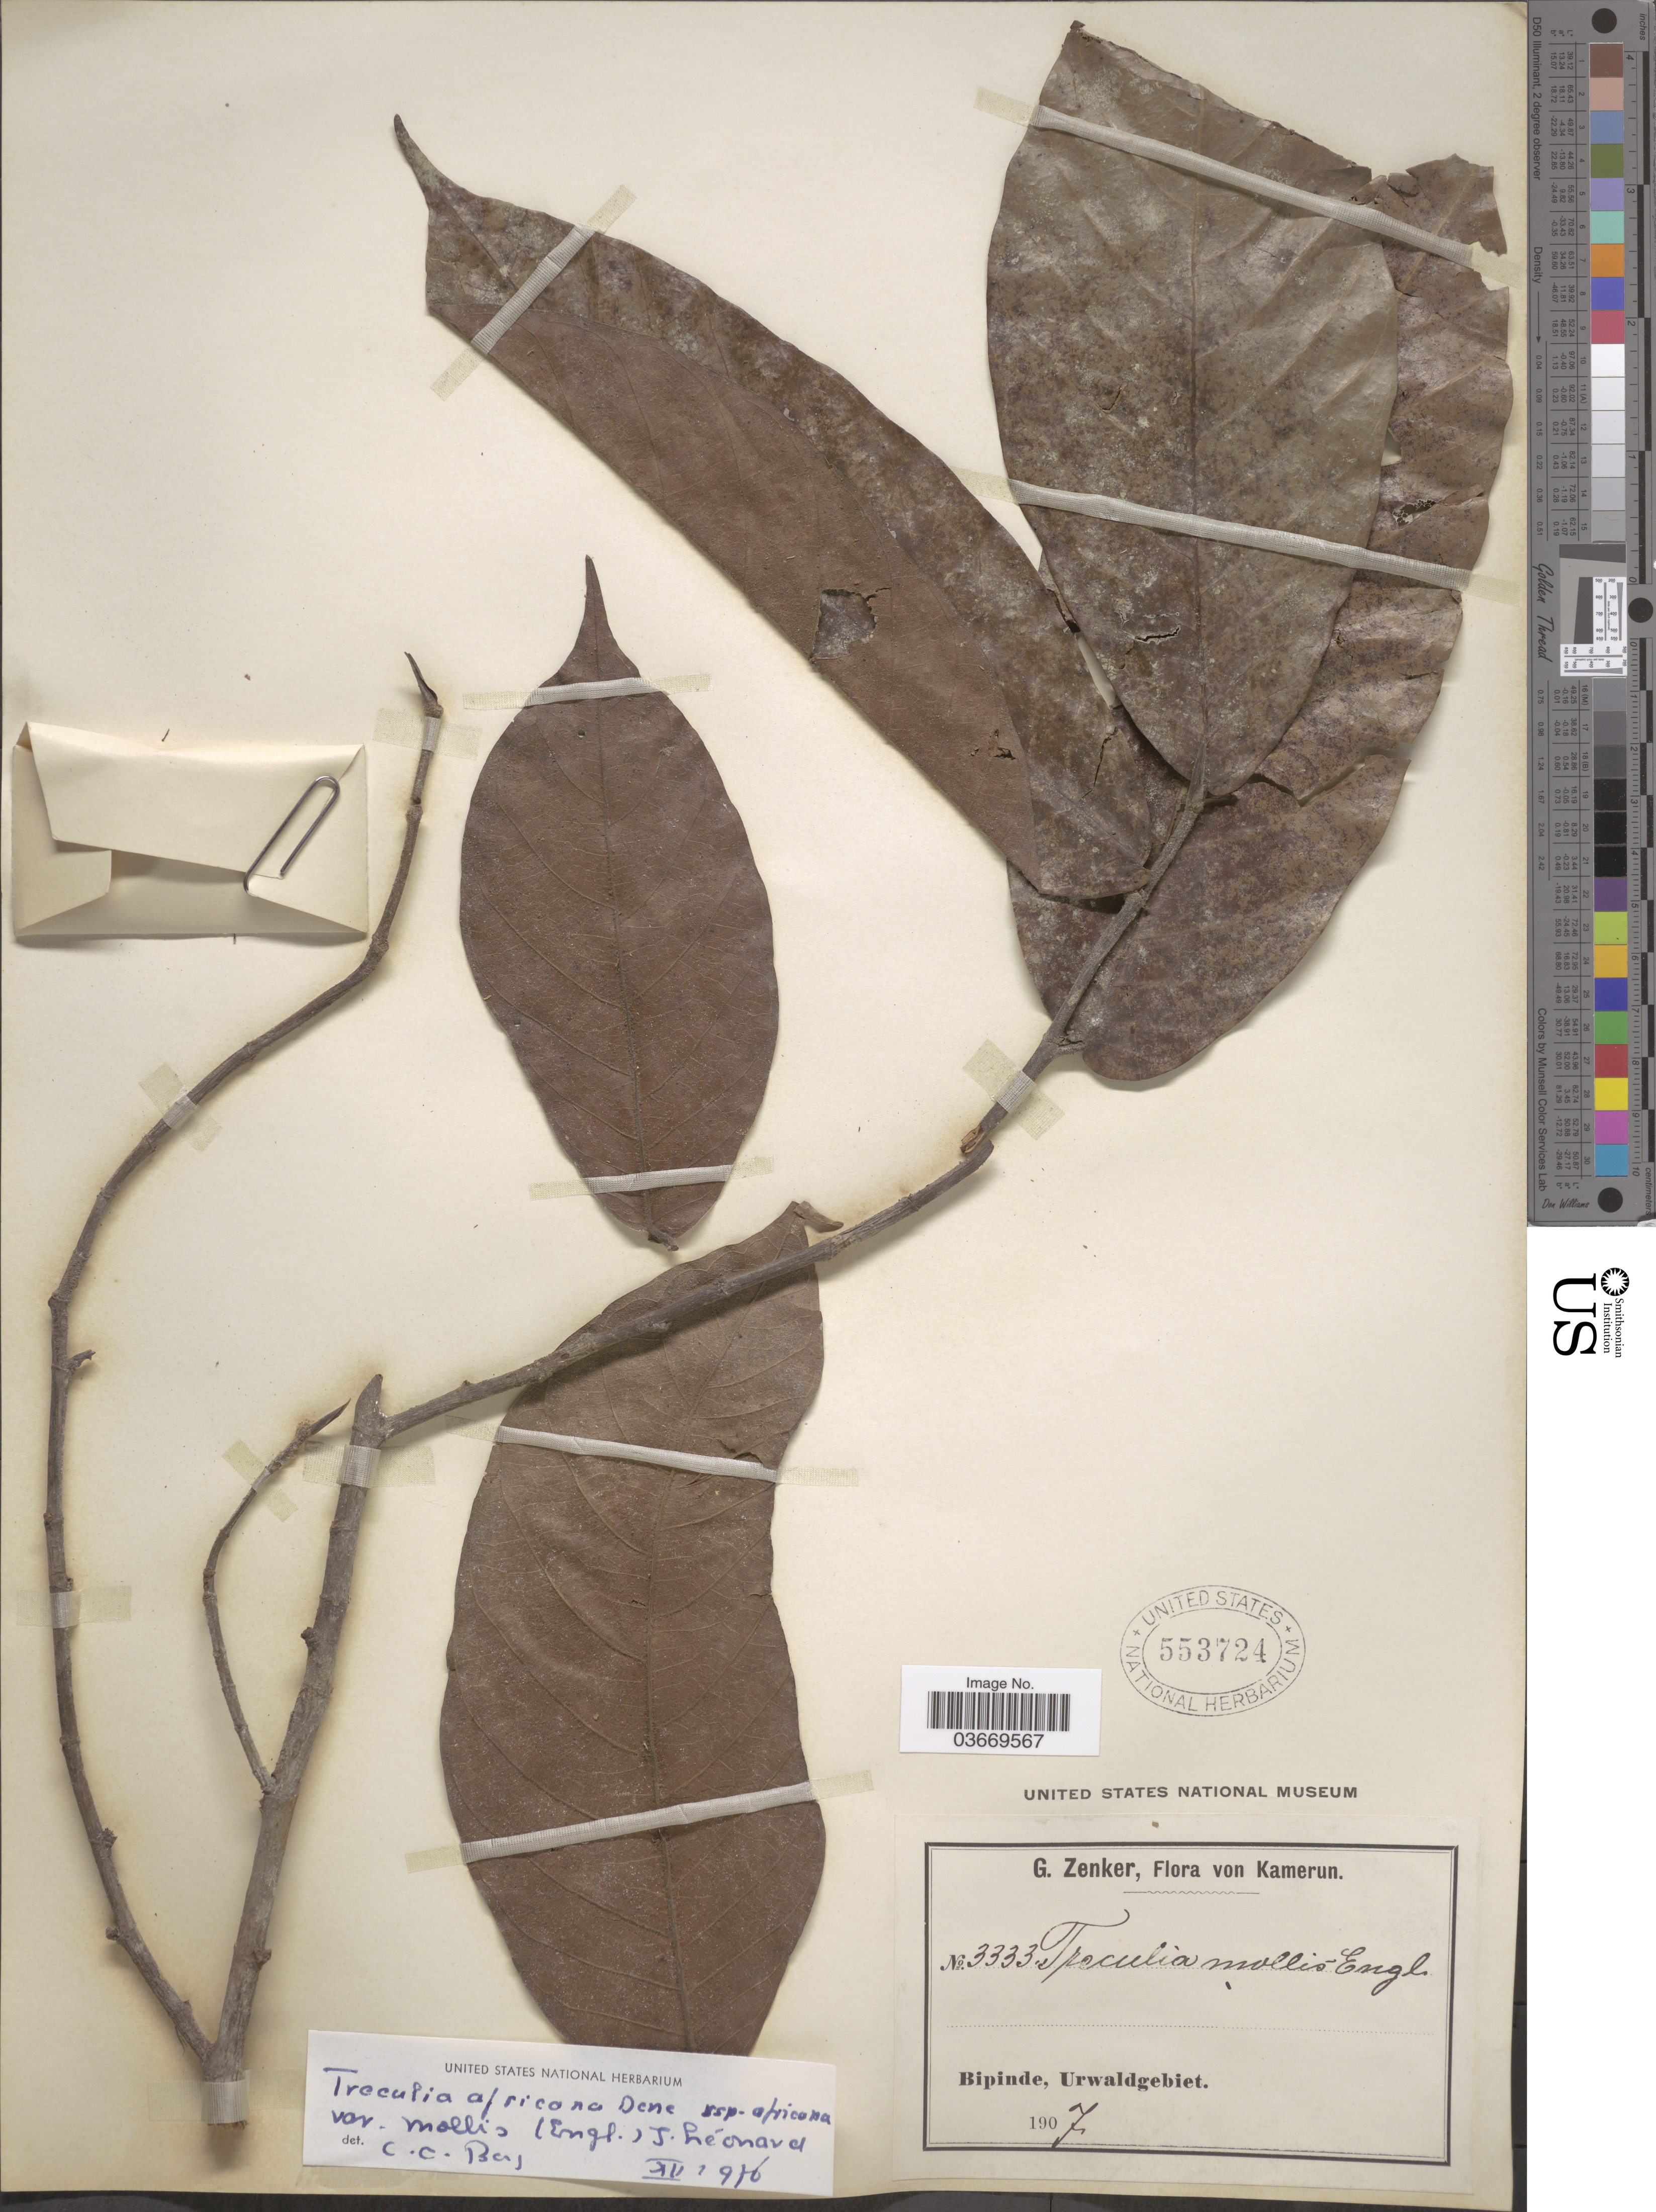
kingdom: Plantae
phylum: Tracheophyta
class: Magnoliopsida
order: Rosales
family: Moraceae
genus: Treculia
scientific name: Treculia africana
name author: Decne.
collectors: G. A. Zenker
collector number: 3333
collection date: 1907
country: Cameroon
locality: Kamerun. Bipinde, Urwaldgebiet.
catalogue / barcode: US 553724